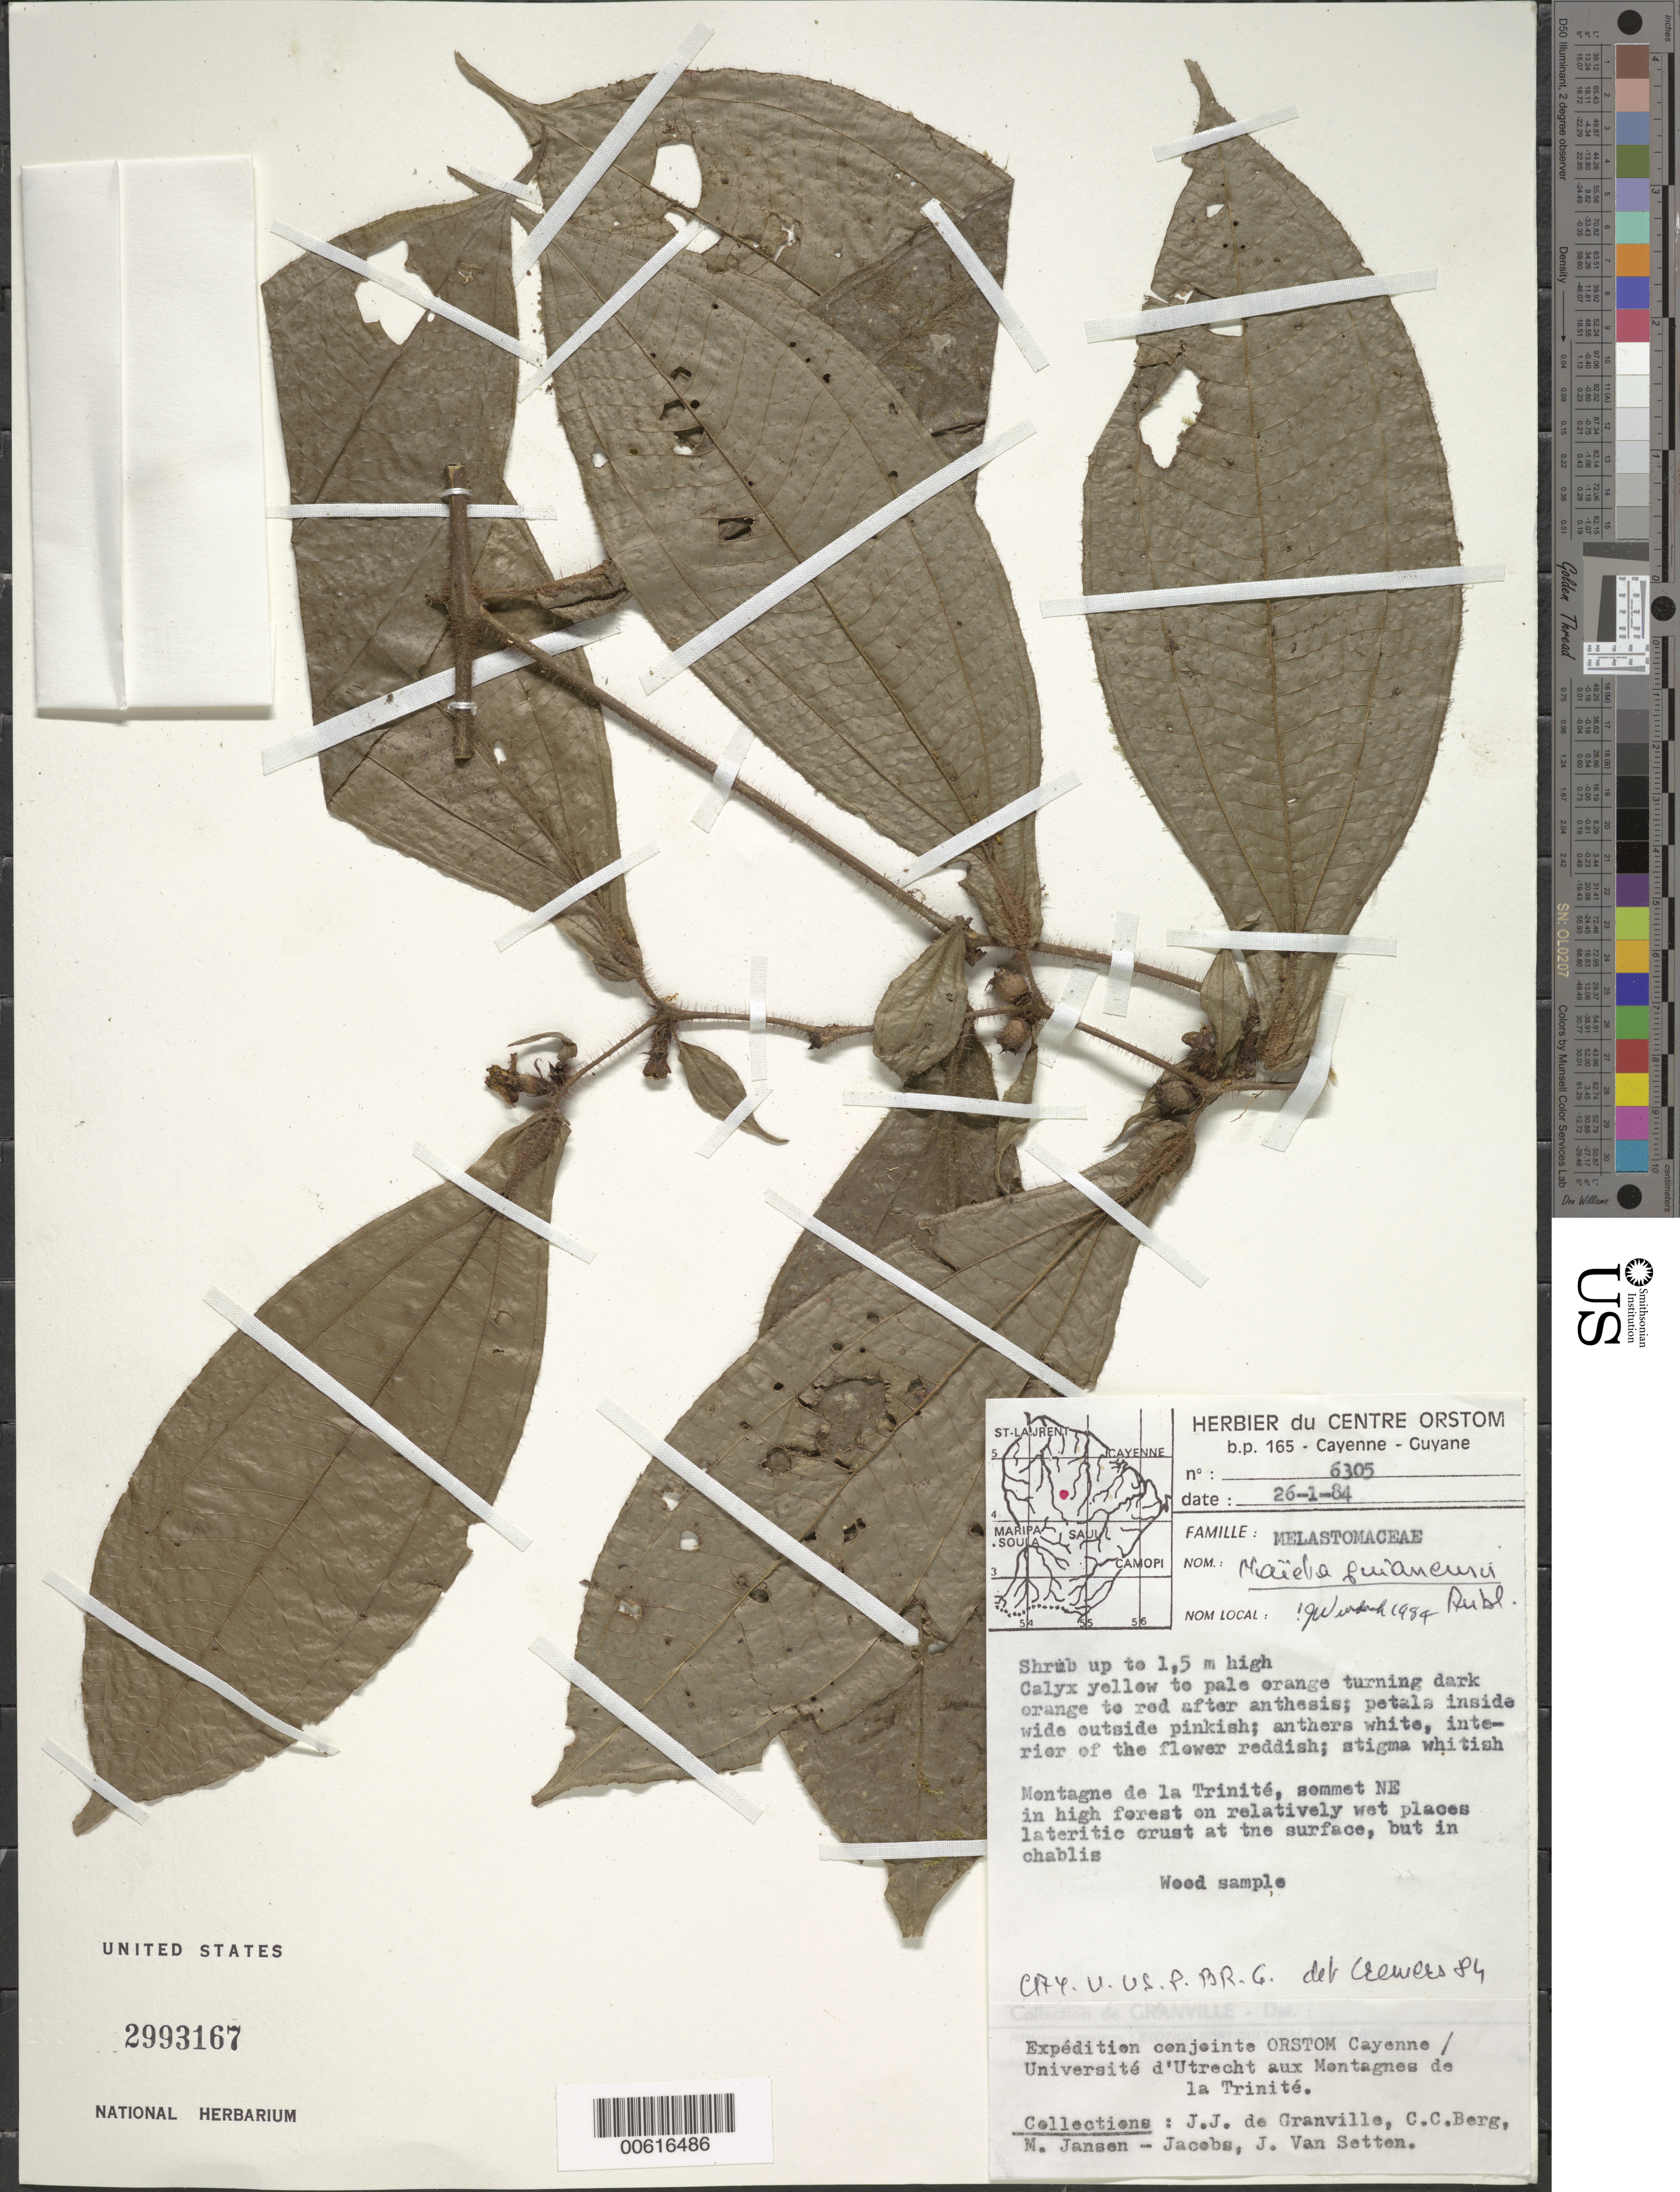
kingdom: Plantae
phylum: Tracheophyta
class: Magnoliopsida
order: Myrtales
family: Melastomataceae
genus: Maieta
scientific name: Maieta guianensis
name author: Aubl.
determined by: Wurdack, John J., (US), US (UNITED STATES)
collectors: J.-J. de Granville, C. C. Berg, M. J. Jansen-Jacobs & J. van Setten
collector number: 6305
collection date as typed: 26-Jan-84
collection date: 1984-01-26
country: French Guiana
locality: Montagnes de la Trinité, sommet NE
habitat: High forest on relatively wet places, lateritic crust at the surface, but in chablis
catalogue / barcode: US 2993167